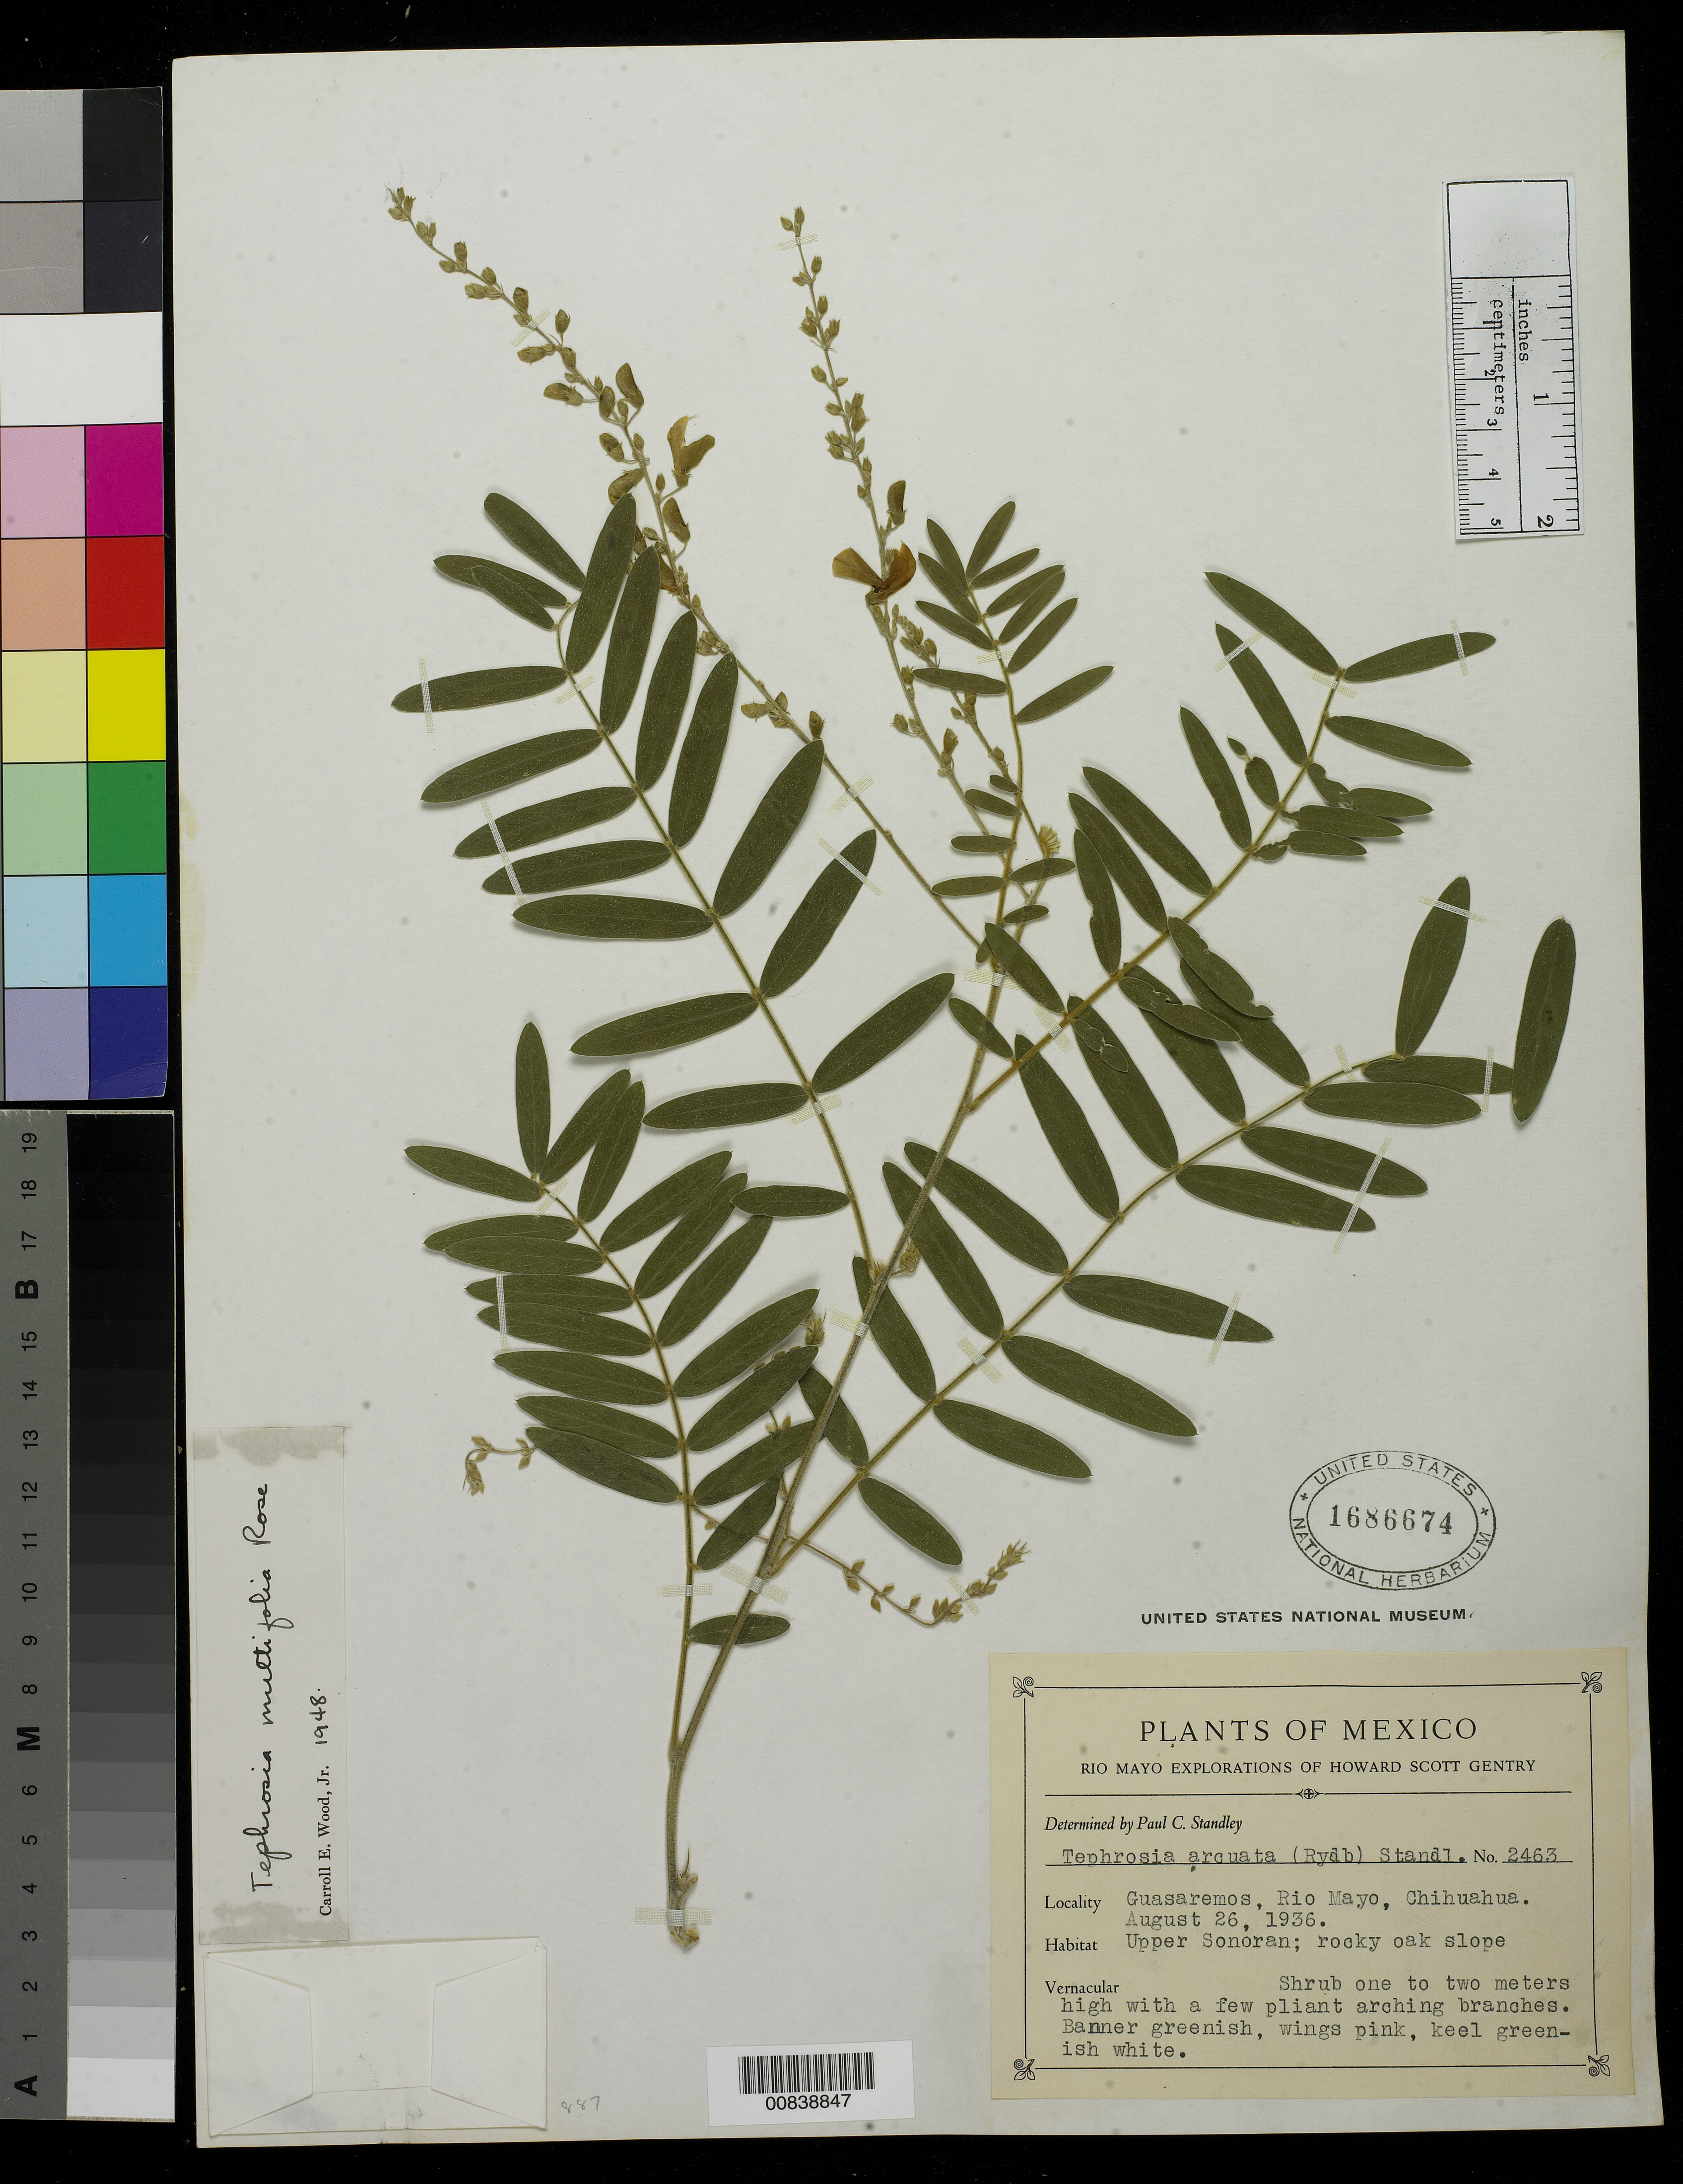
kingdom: Plantae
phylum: Tracheophyta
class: Magnoliopsida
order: Fabales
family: Fabaceae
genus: Tephrosia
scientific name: Tephrosia multifolia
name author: Rose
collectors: H. S. Gentry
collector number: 2463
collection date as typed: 26 Aug 1936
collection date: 1936-08-26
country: Mexico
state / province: Chihuahua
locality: Guasaremos, Río Mayo, Chihuahua.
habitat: Upper Sonoran; rocky oak slope.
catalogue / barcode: US 1686674